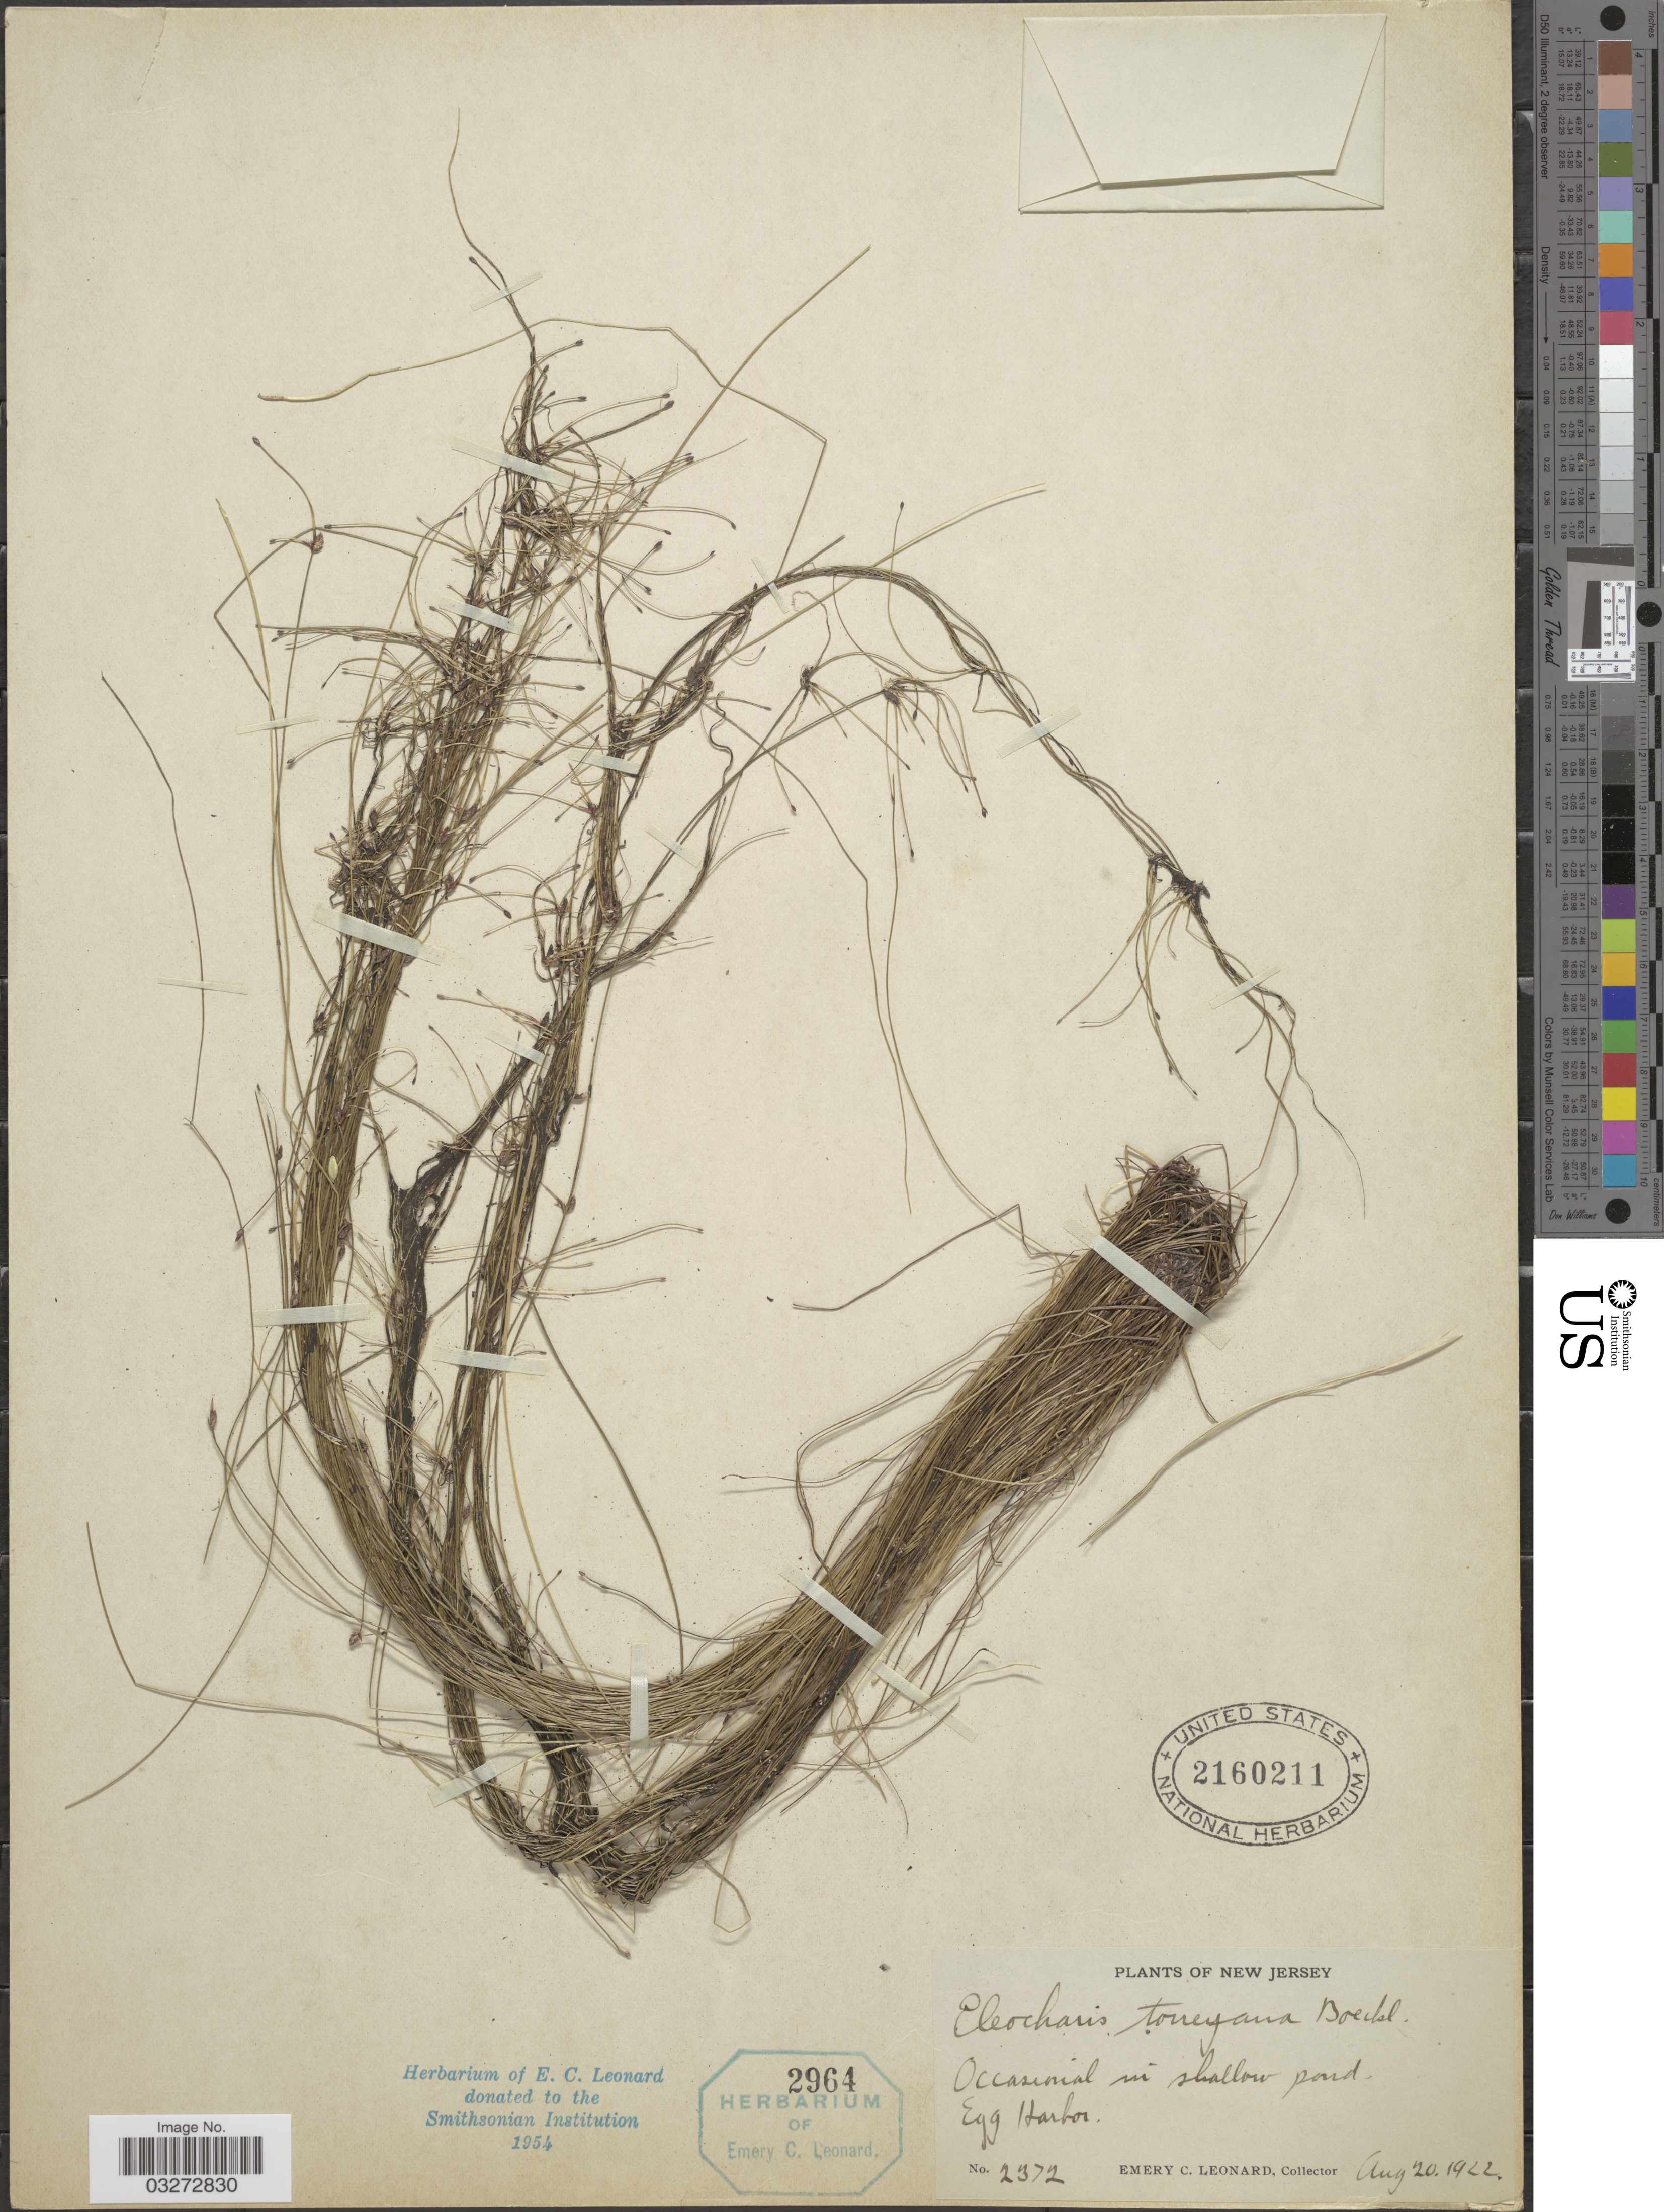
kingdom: Plantae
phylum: Tracheophyta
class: Liliopsida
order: Poales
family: Cyperaceae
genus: Eleocharis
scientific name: Eleocharis microcarpa var. filiculmis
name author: Torr.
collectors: E. C. Leonard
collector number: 2372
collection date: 1922-08-20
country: United States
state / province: New Jersey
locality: Occasional in shallow pond, Egg Harbor.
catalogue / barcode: US 2160211